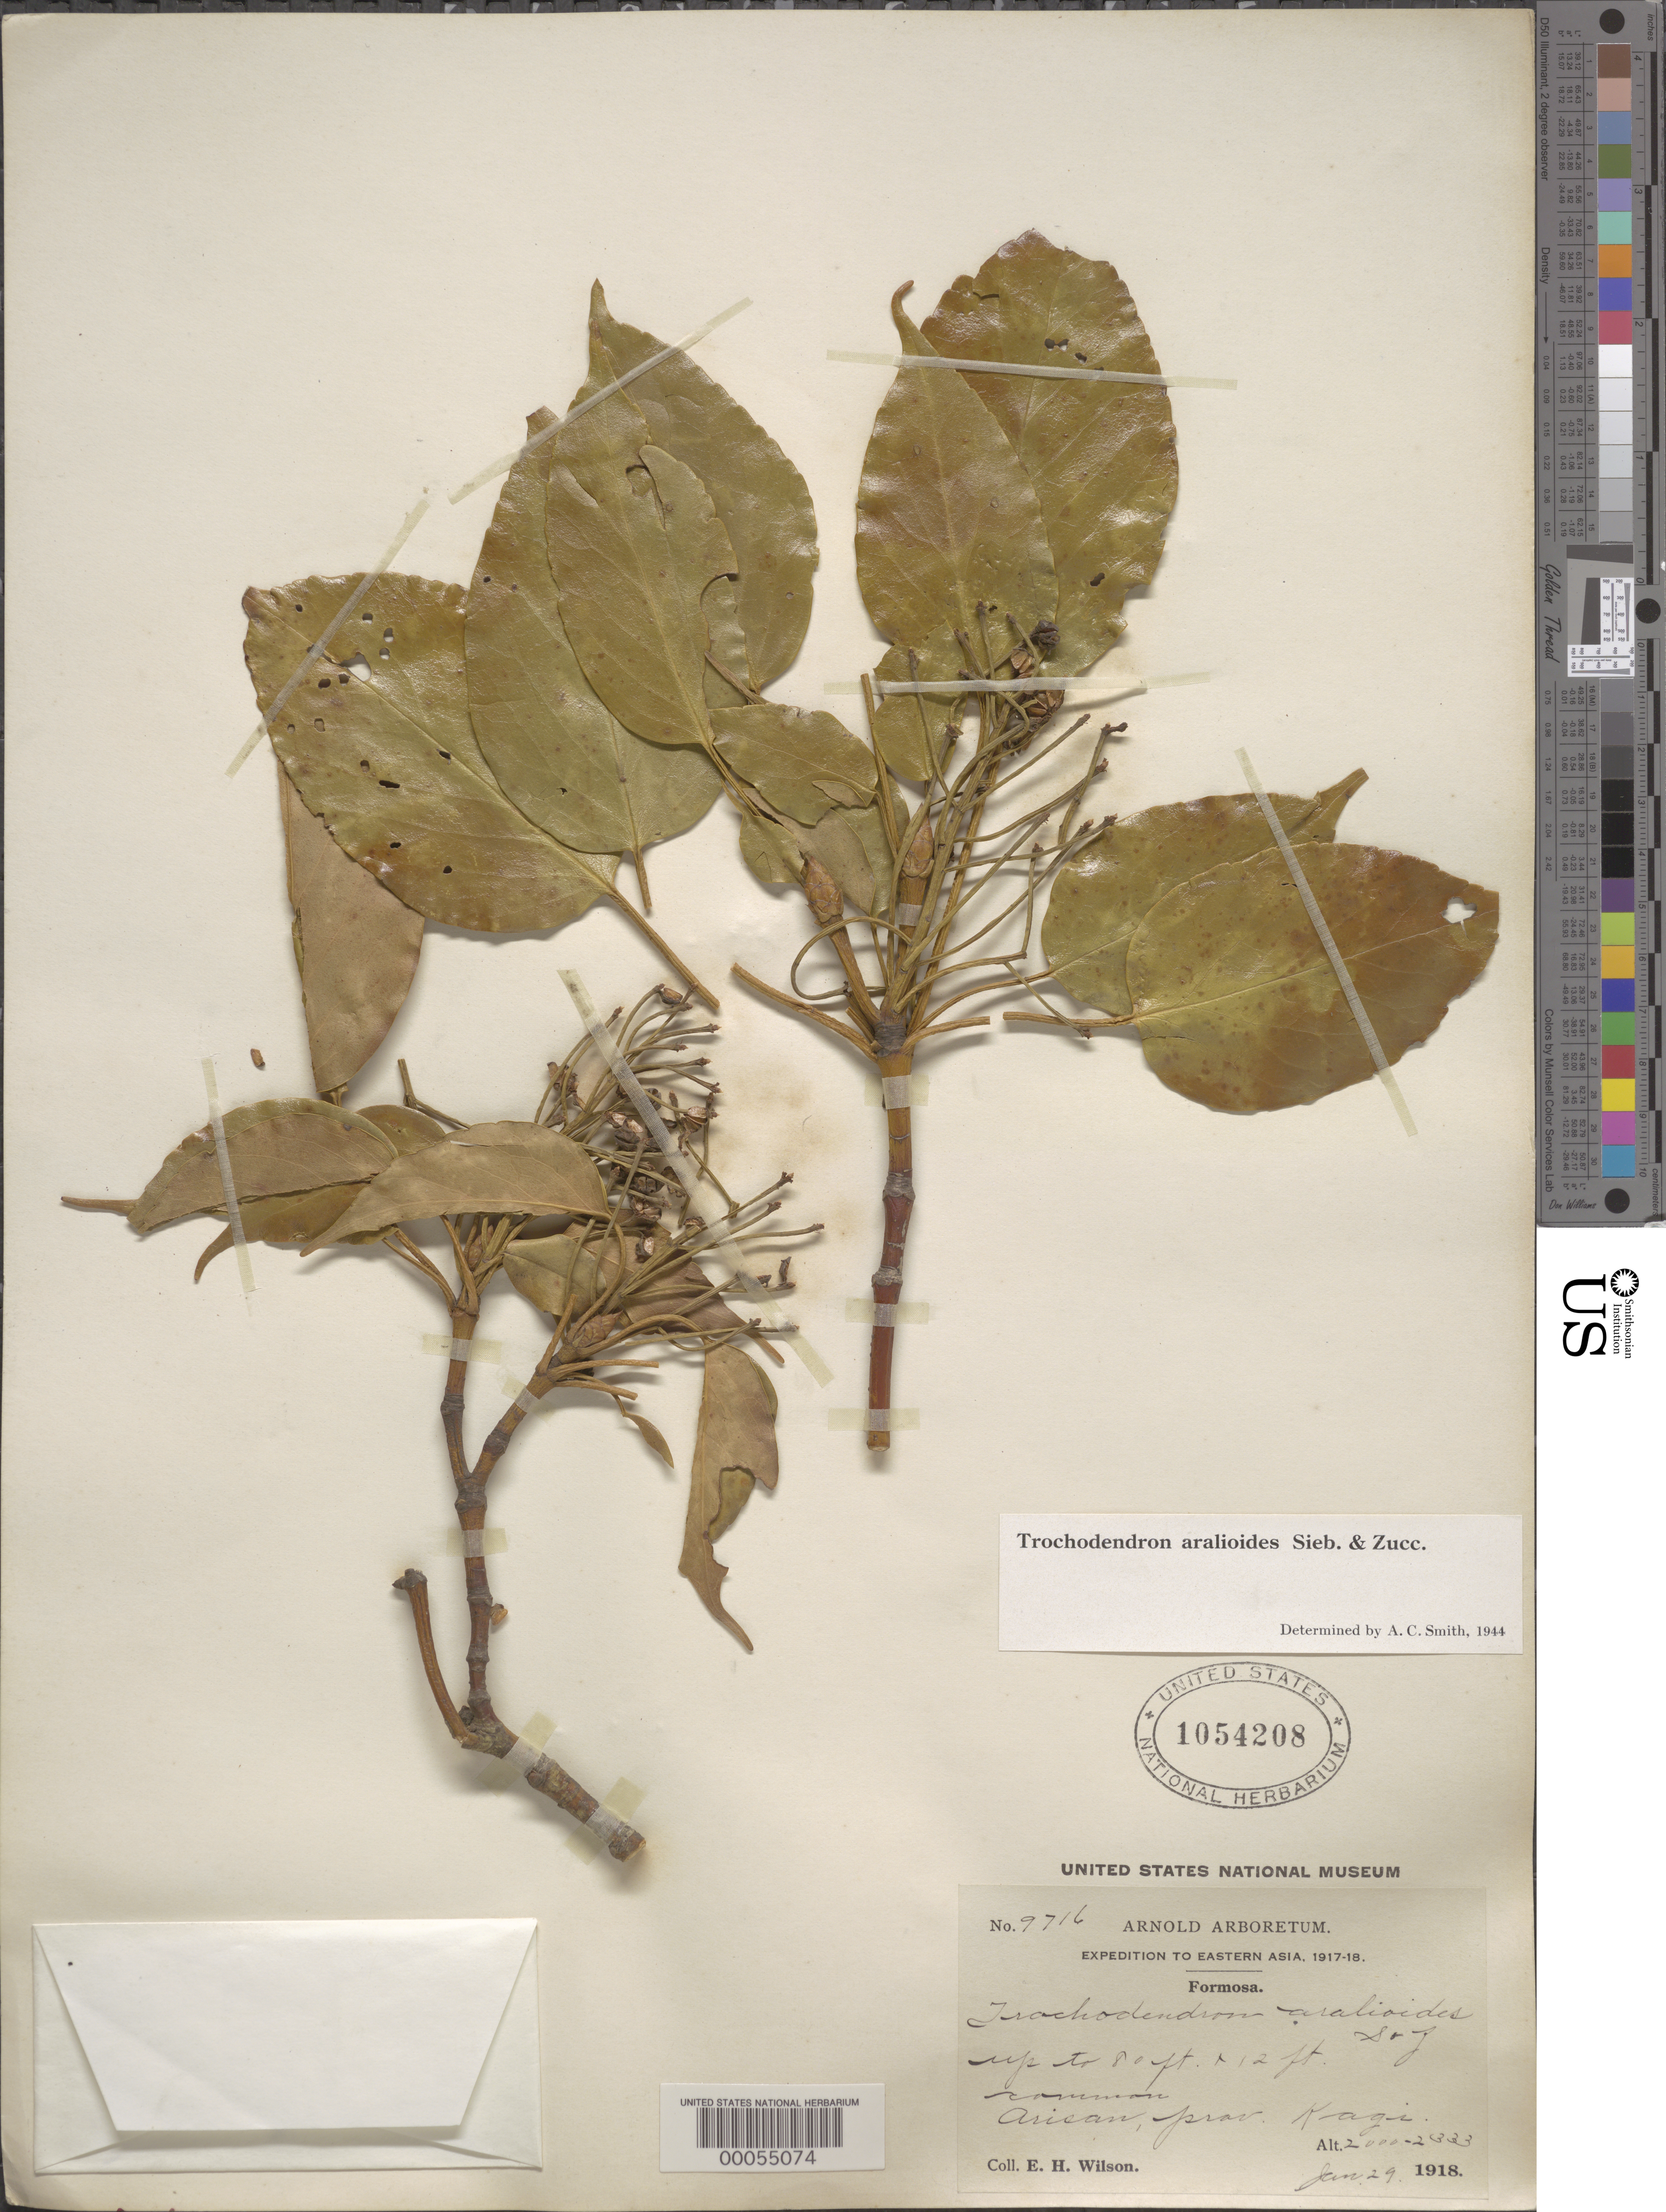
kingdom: Plantae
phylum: Tracheophyta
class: Magnoliopsida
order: Trochodendrales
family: Trochodendraceae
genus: Trochodendron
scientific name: Trochodendron aralioides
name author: Siebold & Zucc.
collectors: E. H. Wilson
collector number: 9716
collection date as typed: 29 Jan 1918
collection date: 1918-01-29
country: Japan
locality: Kagi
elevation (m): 610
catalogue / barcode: US 1054208